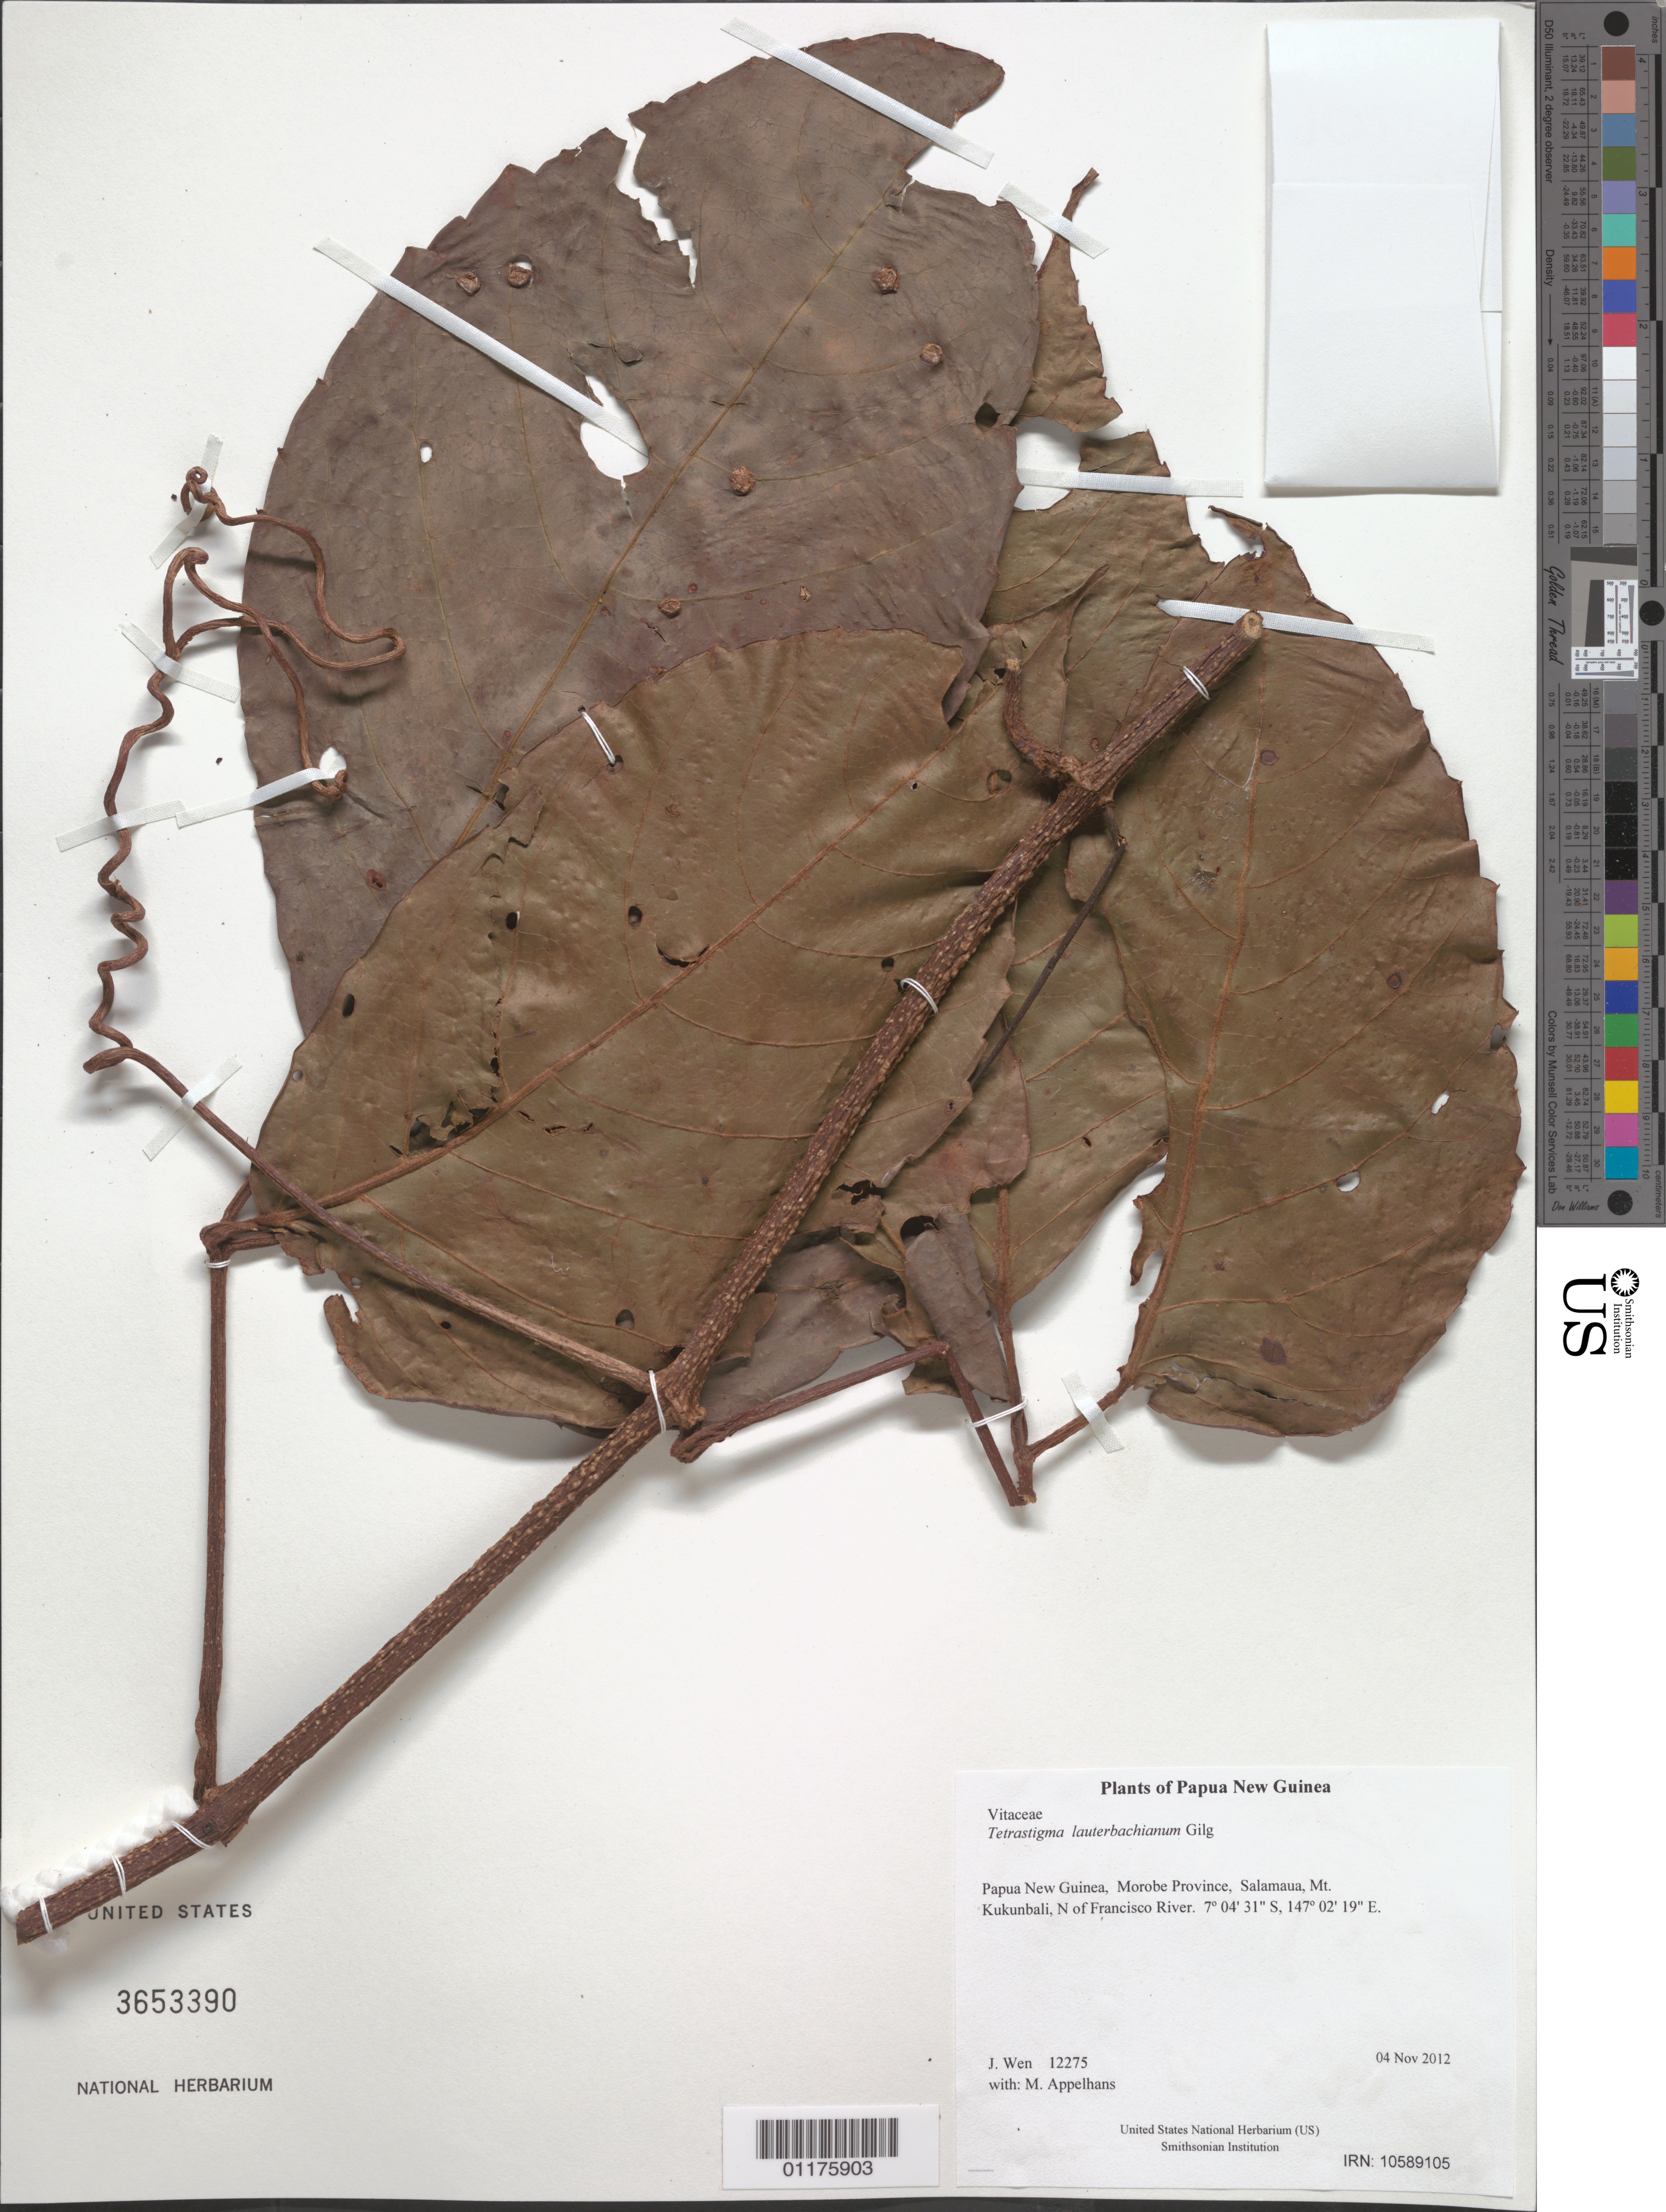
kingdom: Plantae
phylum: Tracheophyta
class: Magnoliopsida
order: Vitales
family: Vitaceae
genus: Tetrastigma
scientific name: Tetrastigma lauterbachianum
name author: Gilg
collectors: M. Appelhans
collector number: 12275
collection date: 2012-11-04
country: Papua New Guinea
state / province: Morobe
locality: Salamaua, Mt. Kukunbali, N of Francisco River.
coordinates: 07 04.531 S, 147 02.322 E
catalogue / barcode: US 3653390